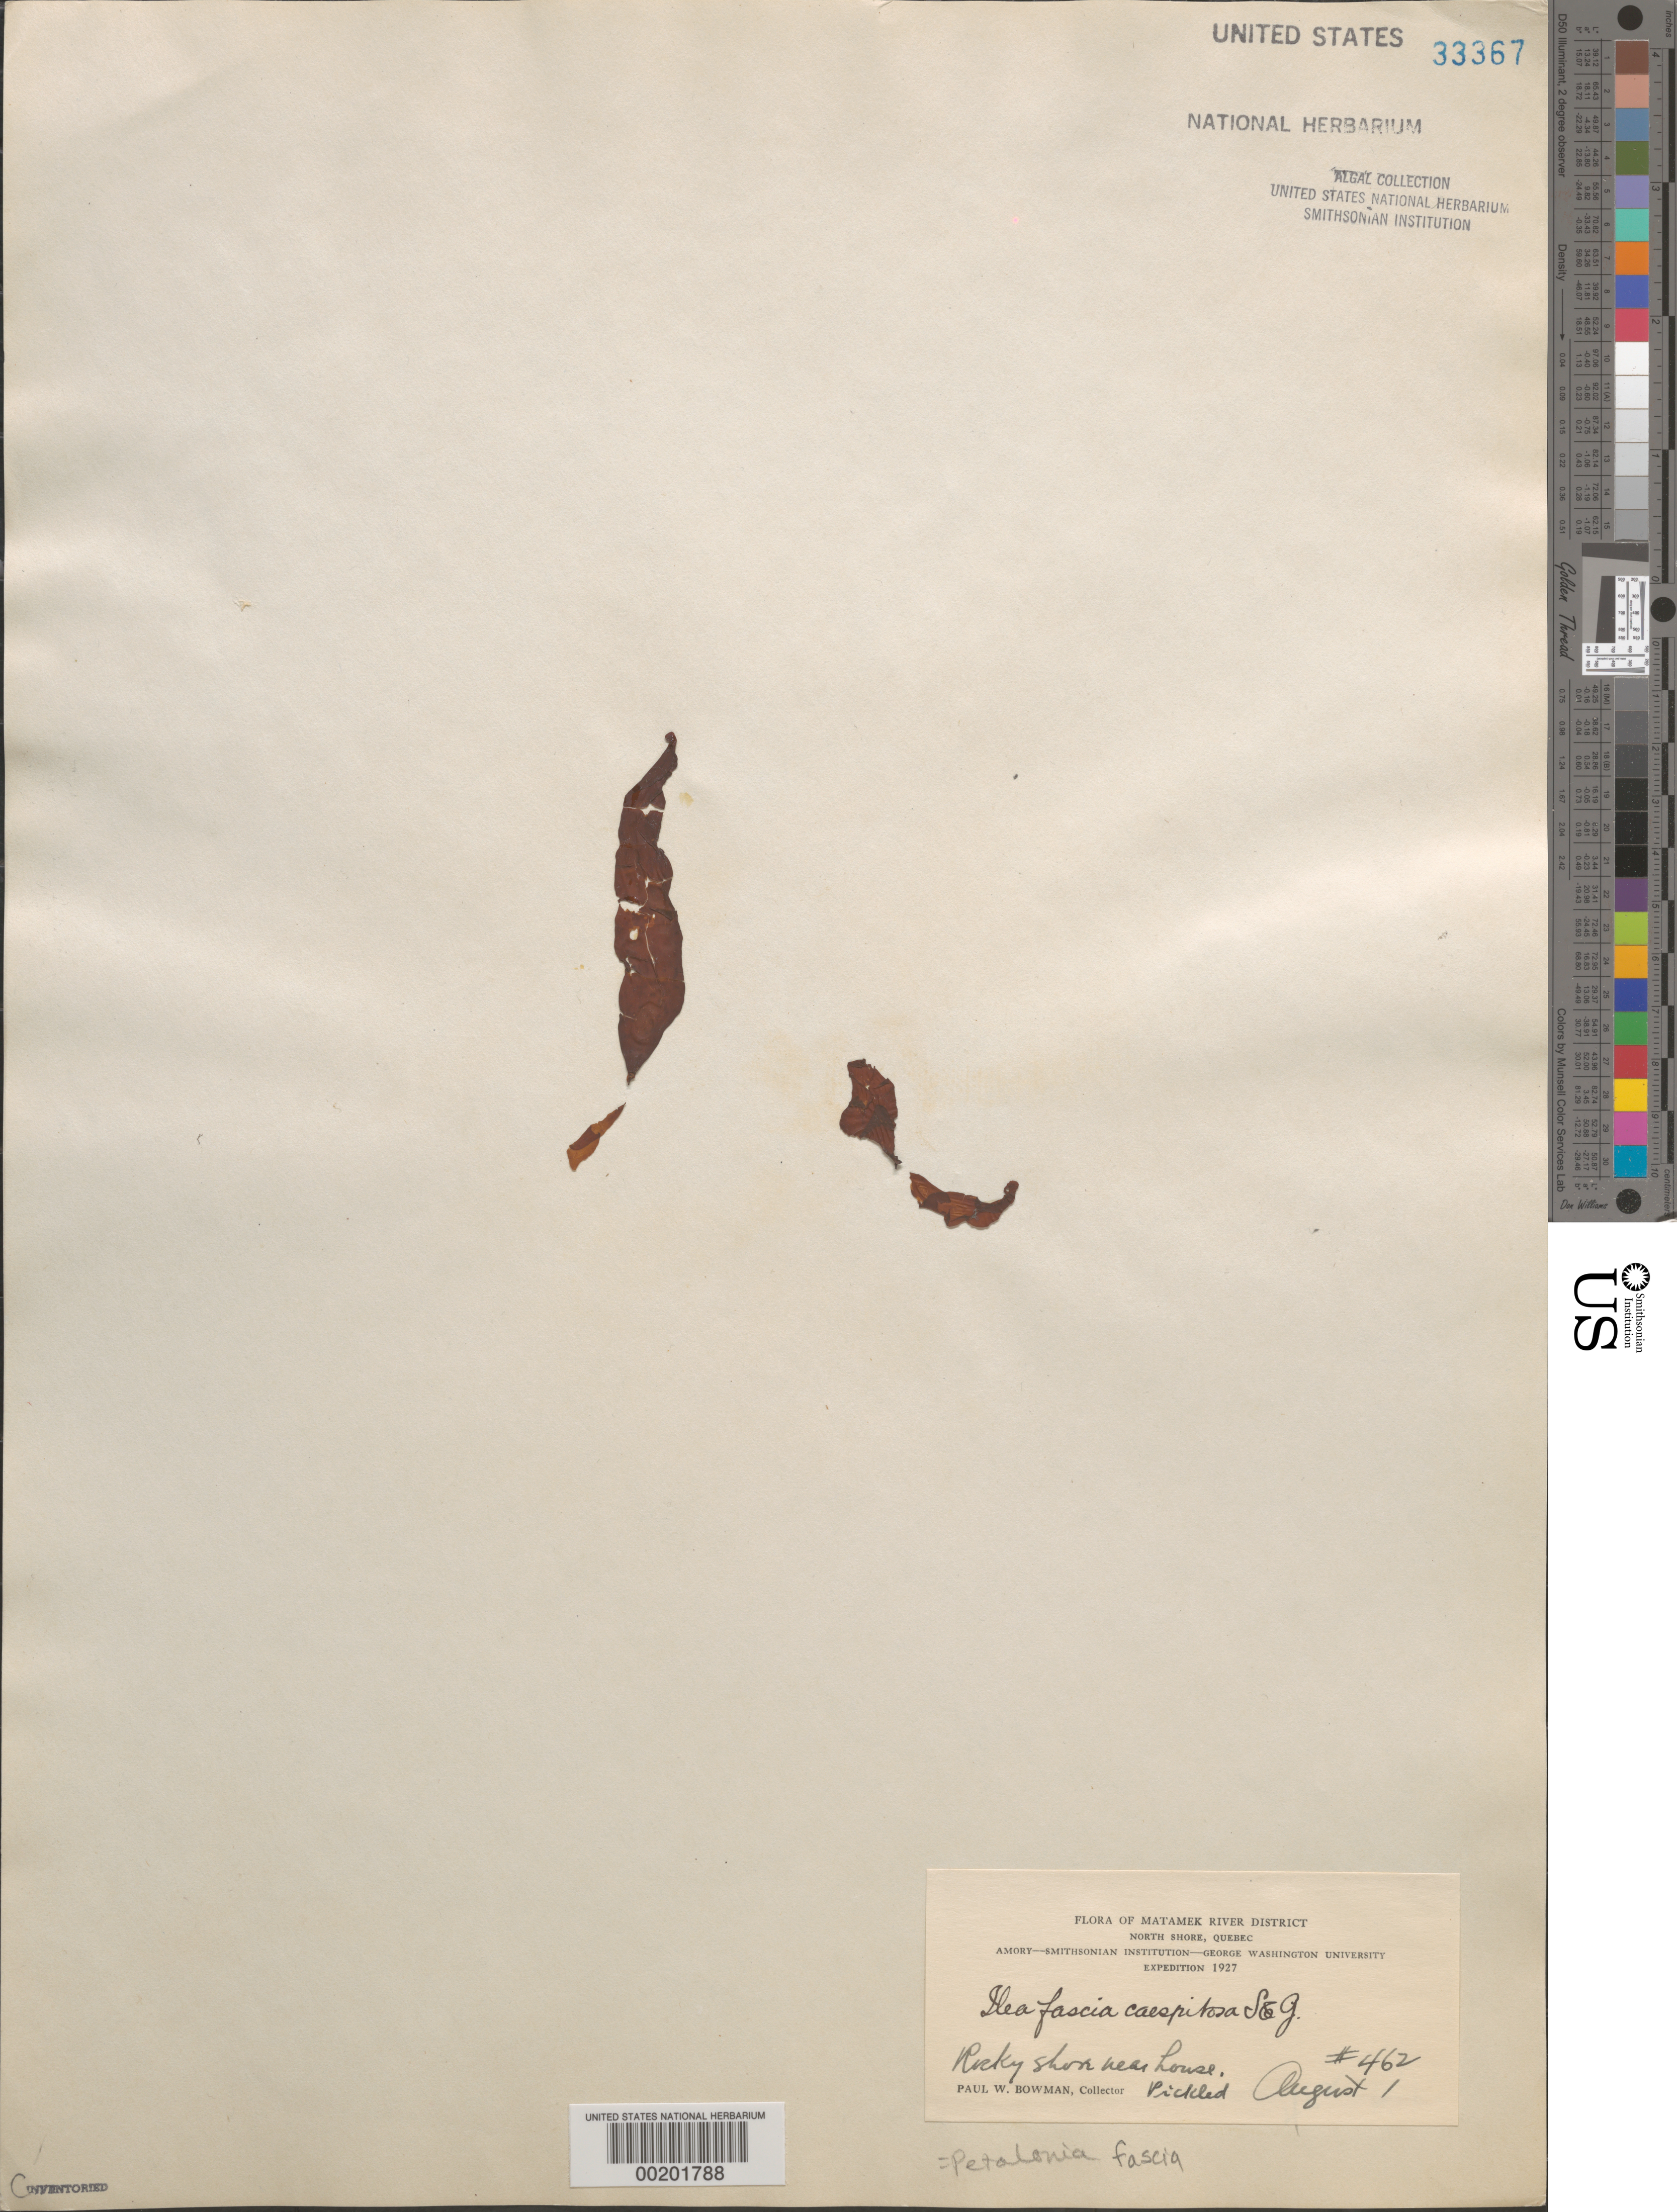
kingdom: Chromista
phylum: Ochrophyta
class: Phaeophyceae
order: Scytosiphonales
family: Scytosiphonaceae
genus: Petalonia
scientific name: Petalonia fascia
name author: (O.F. Müller) Kuntze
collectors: P. Bowman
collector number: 462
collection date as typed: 01 Aug 1927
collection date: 1927-08-01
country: Canada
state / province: Quebec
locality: Matamek river district, north shore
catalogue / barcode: US 33367